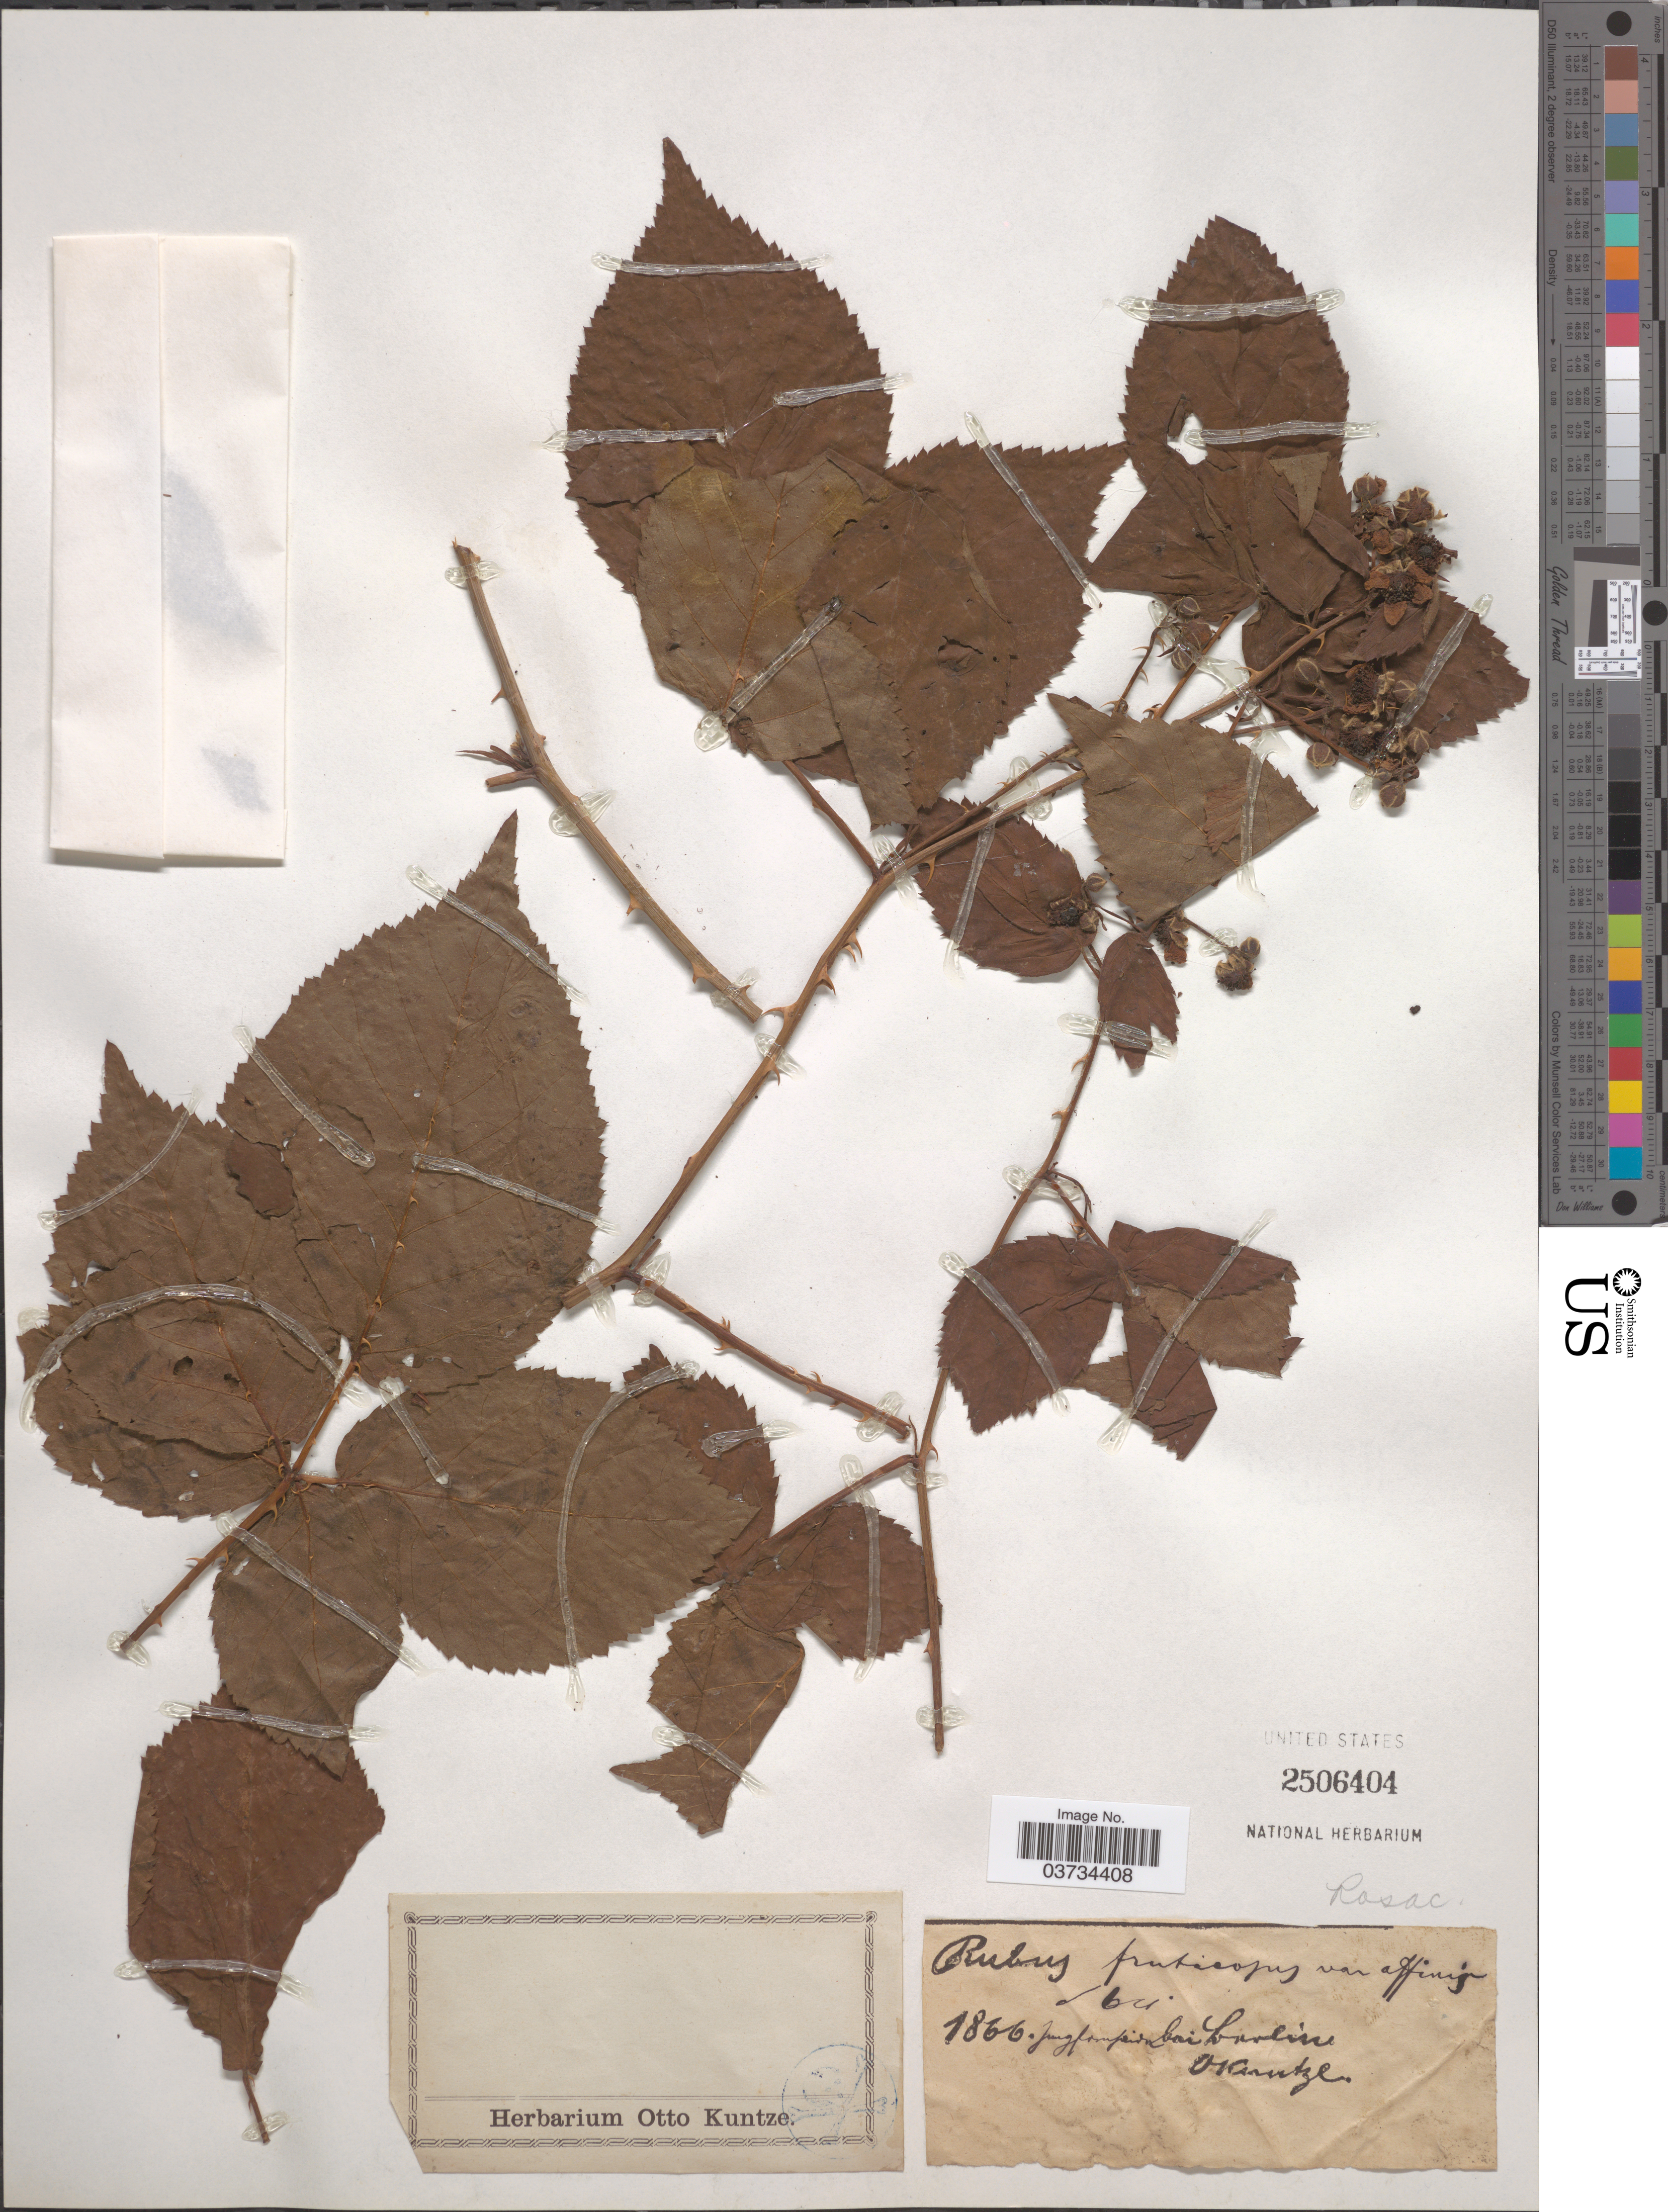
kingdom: Plantae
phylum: Tracheophyta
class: Magnoliopsida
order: Rosales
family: Rosaceae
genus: Rubus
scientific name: Rubus fruticosus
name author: L.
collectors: C.E.O. Kuntze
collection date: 1866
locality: Jungfompein bei Lordine. [interpreted]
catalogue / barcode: US 2506404